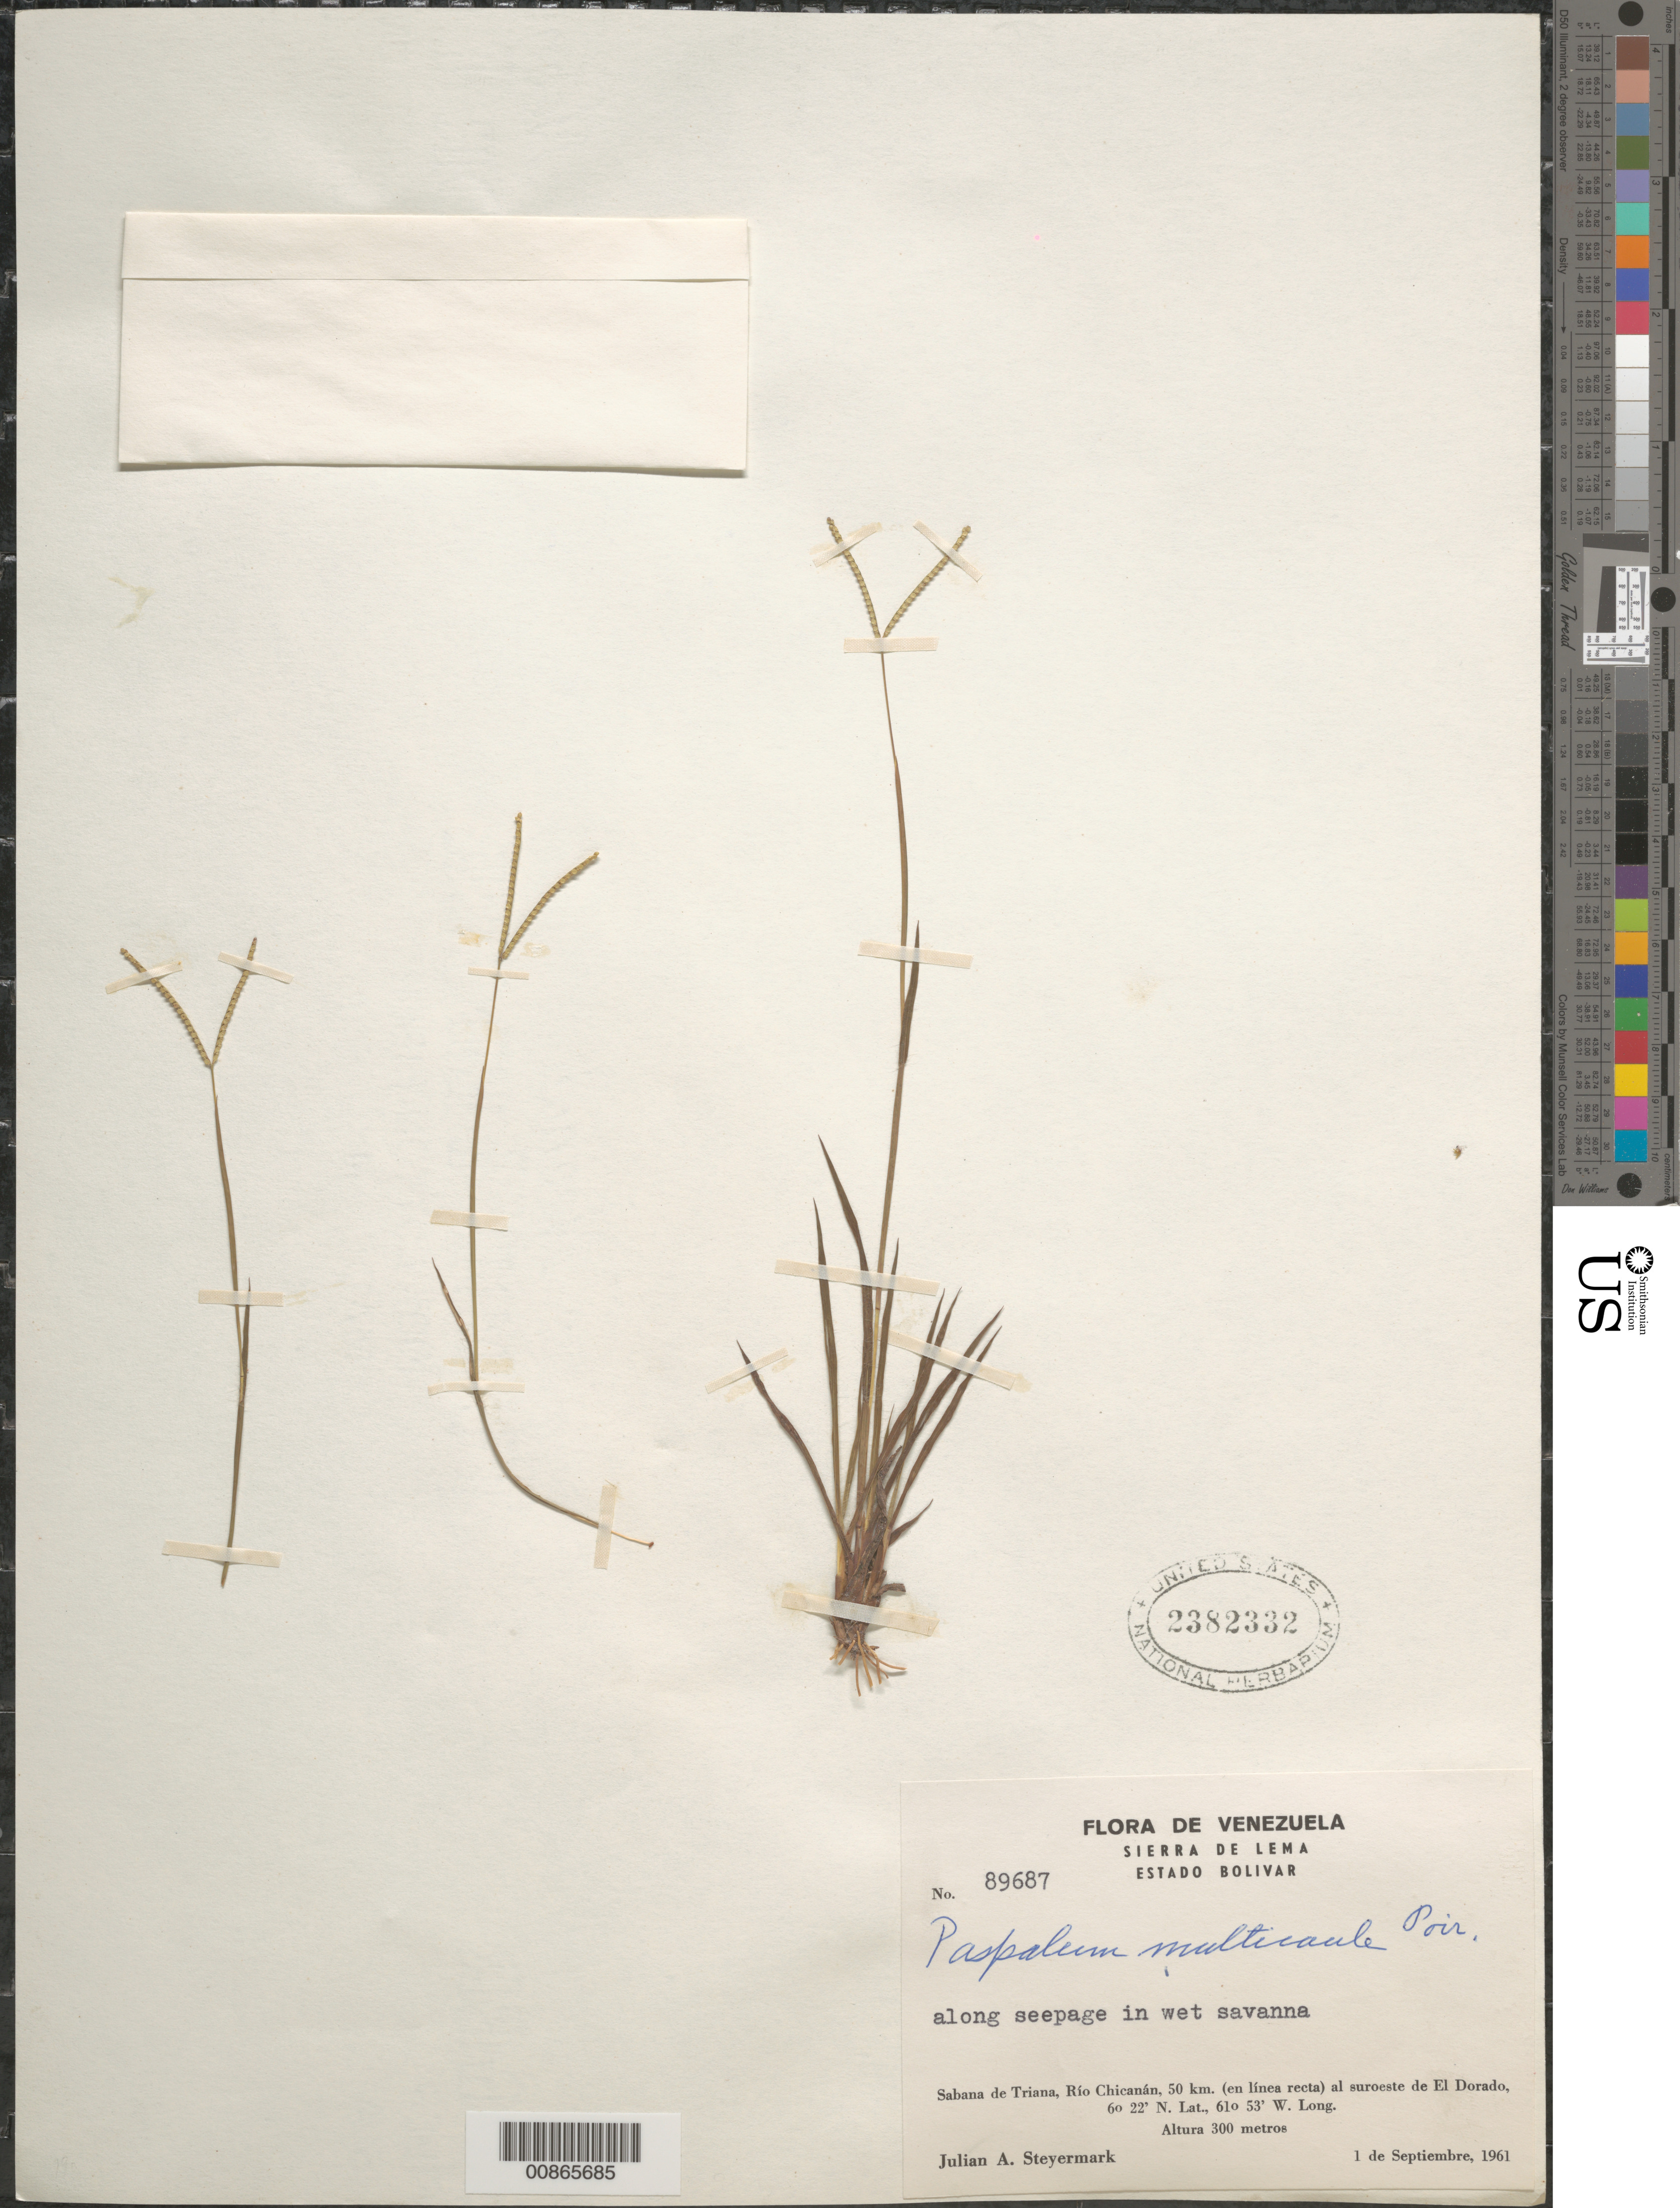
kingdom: Plantae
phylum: Tracheophyta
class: Liliopsida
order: Poales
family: Poaceae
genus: Paspalum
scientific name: Paspalum multicaule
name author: Poir.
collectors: J. Steyermark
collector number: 89687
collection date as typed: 1-Sep-61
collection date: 1961-09-01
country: Venezuela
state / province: Bolívar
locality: Sabana de Triana, Río Chicanán, 50 km (in línea recta) al SW de El Dorado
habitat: Along seepage in wet savanna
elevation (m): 300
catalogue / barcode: US 2382332